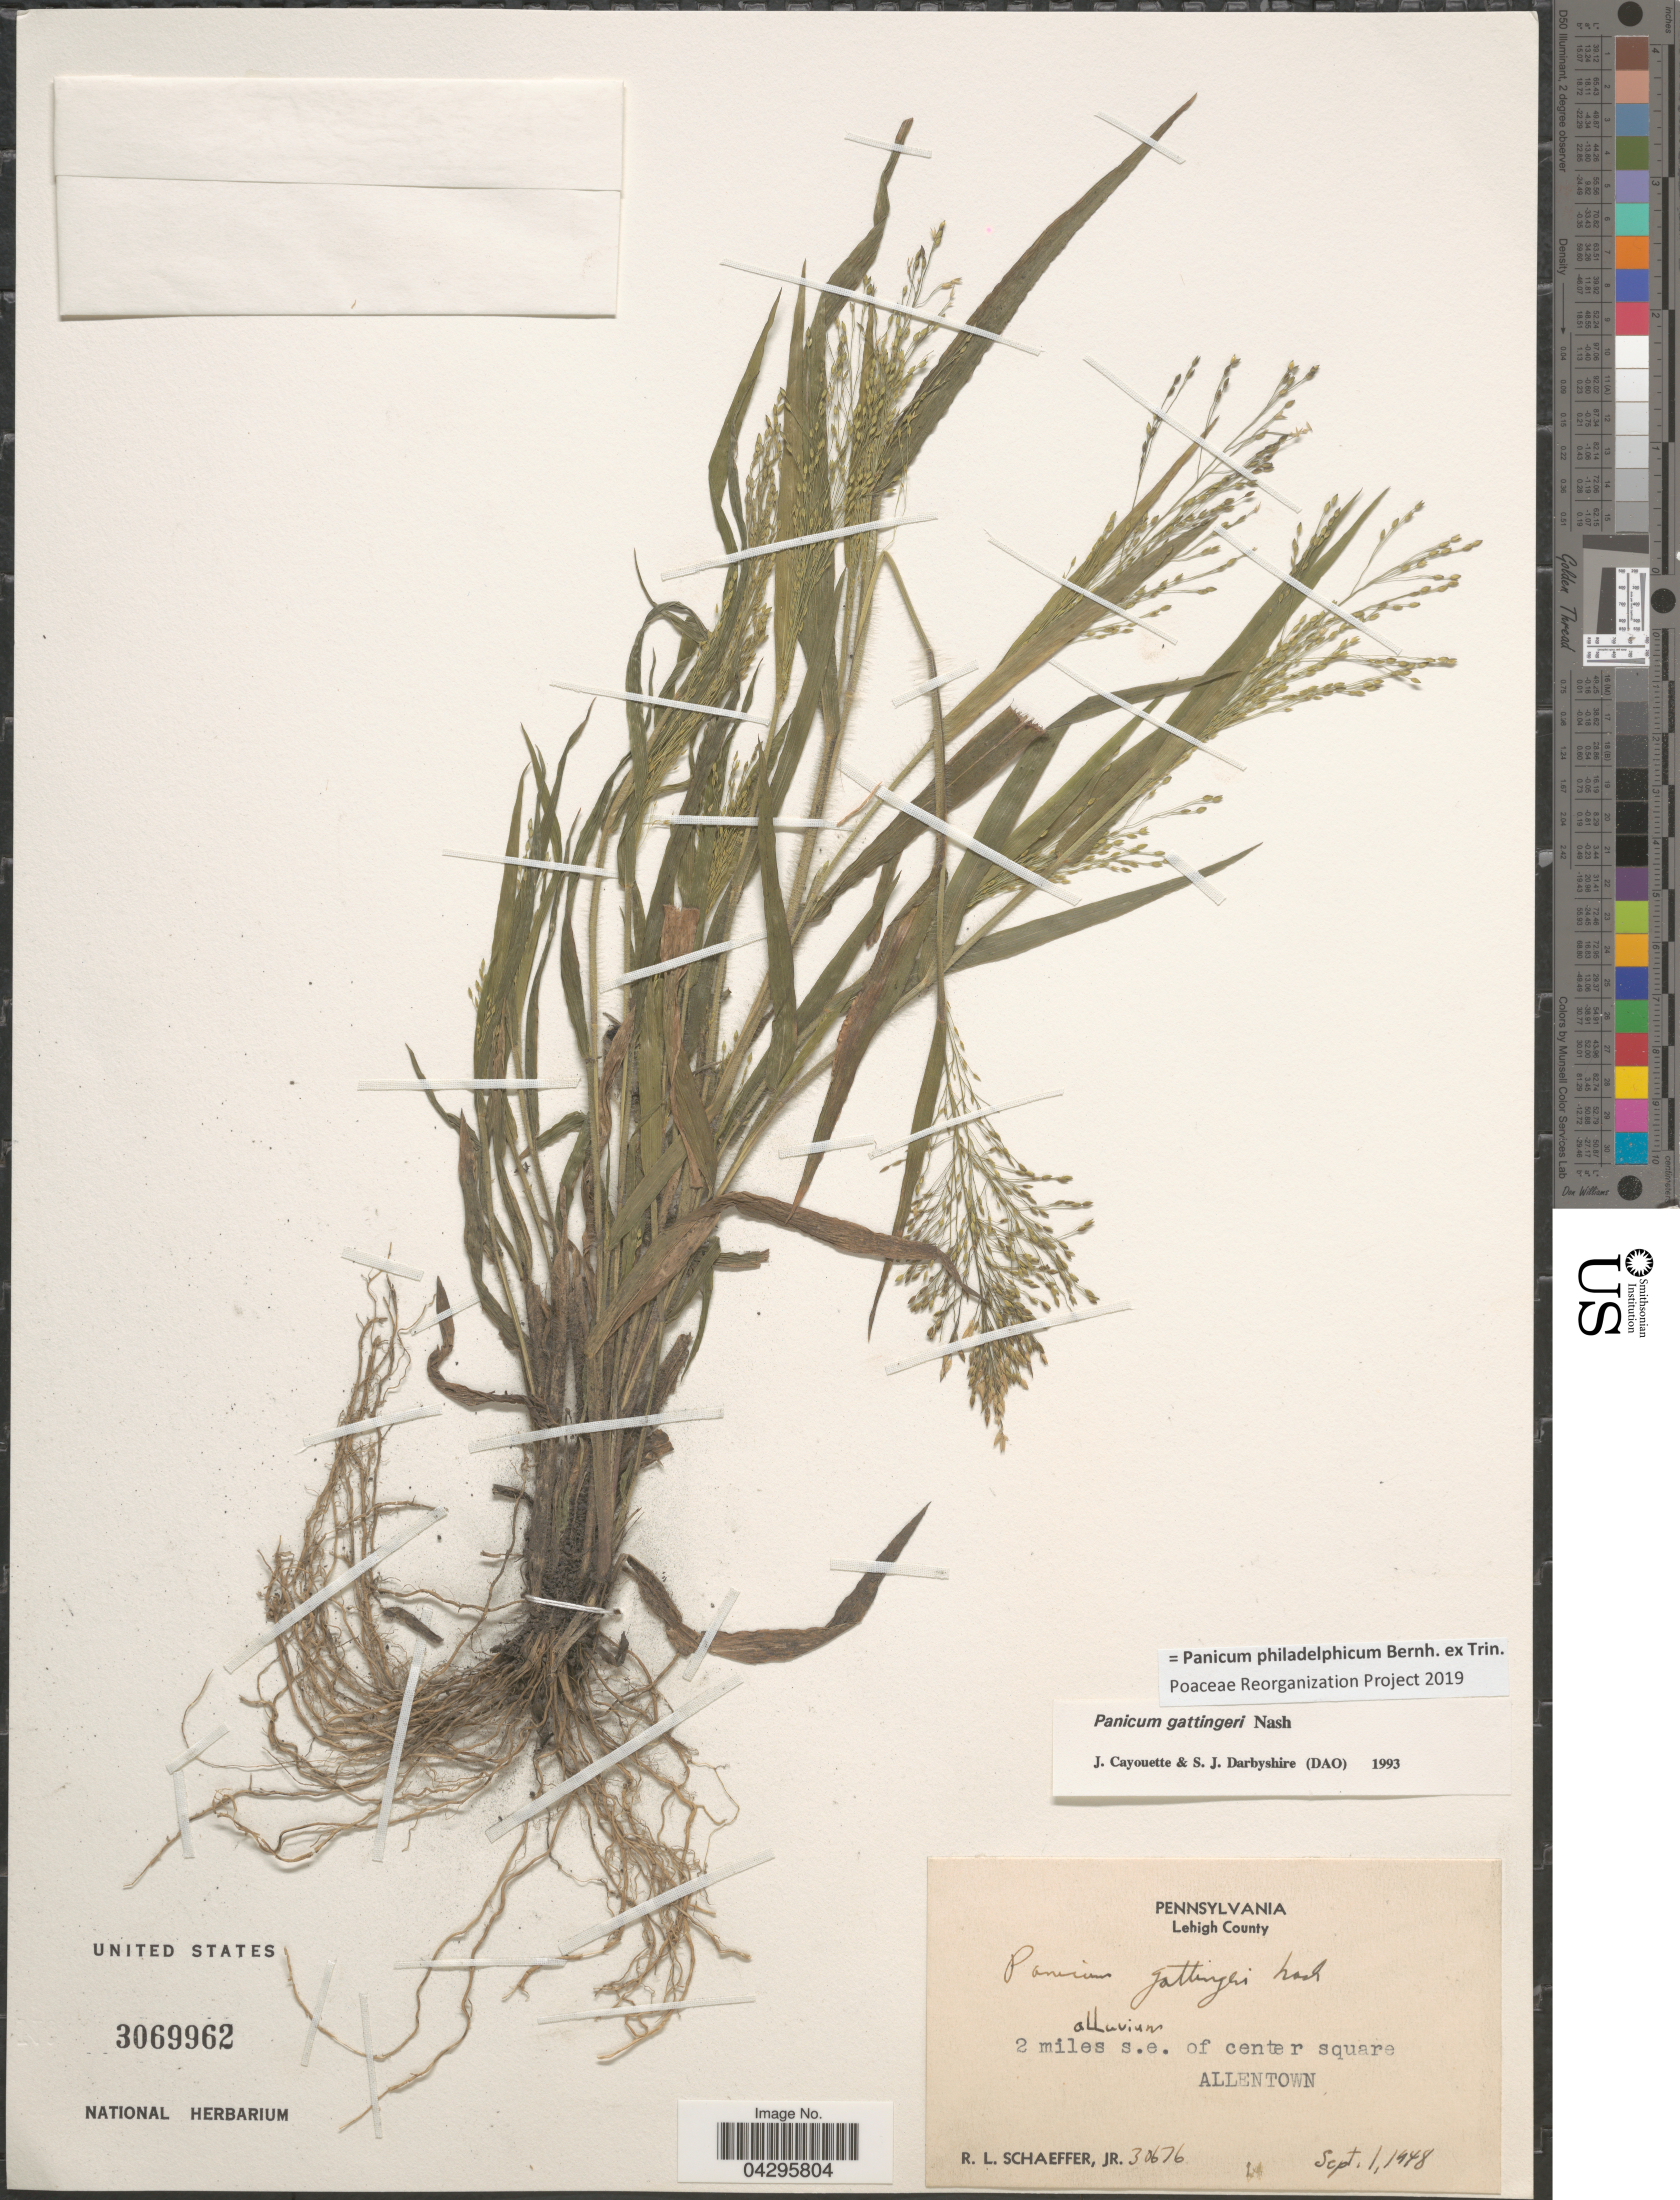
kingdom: Plantae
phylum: Tracheophyta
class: Liliopsida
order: Poales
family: Poaceae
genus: Panicum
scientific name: Panicum philadelphicum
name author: Bernh. ex Trin.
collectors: R. L. Schaeffer Jr.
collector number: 30676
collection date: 1948-09-01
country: United States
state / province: Pennsylvania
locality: Lehigh County. 2 miles s.e. of center square Allentown.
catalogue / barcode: US 3069962